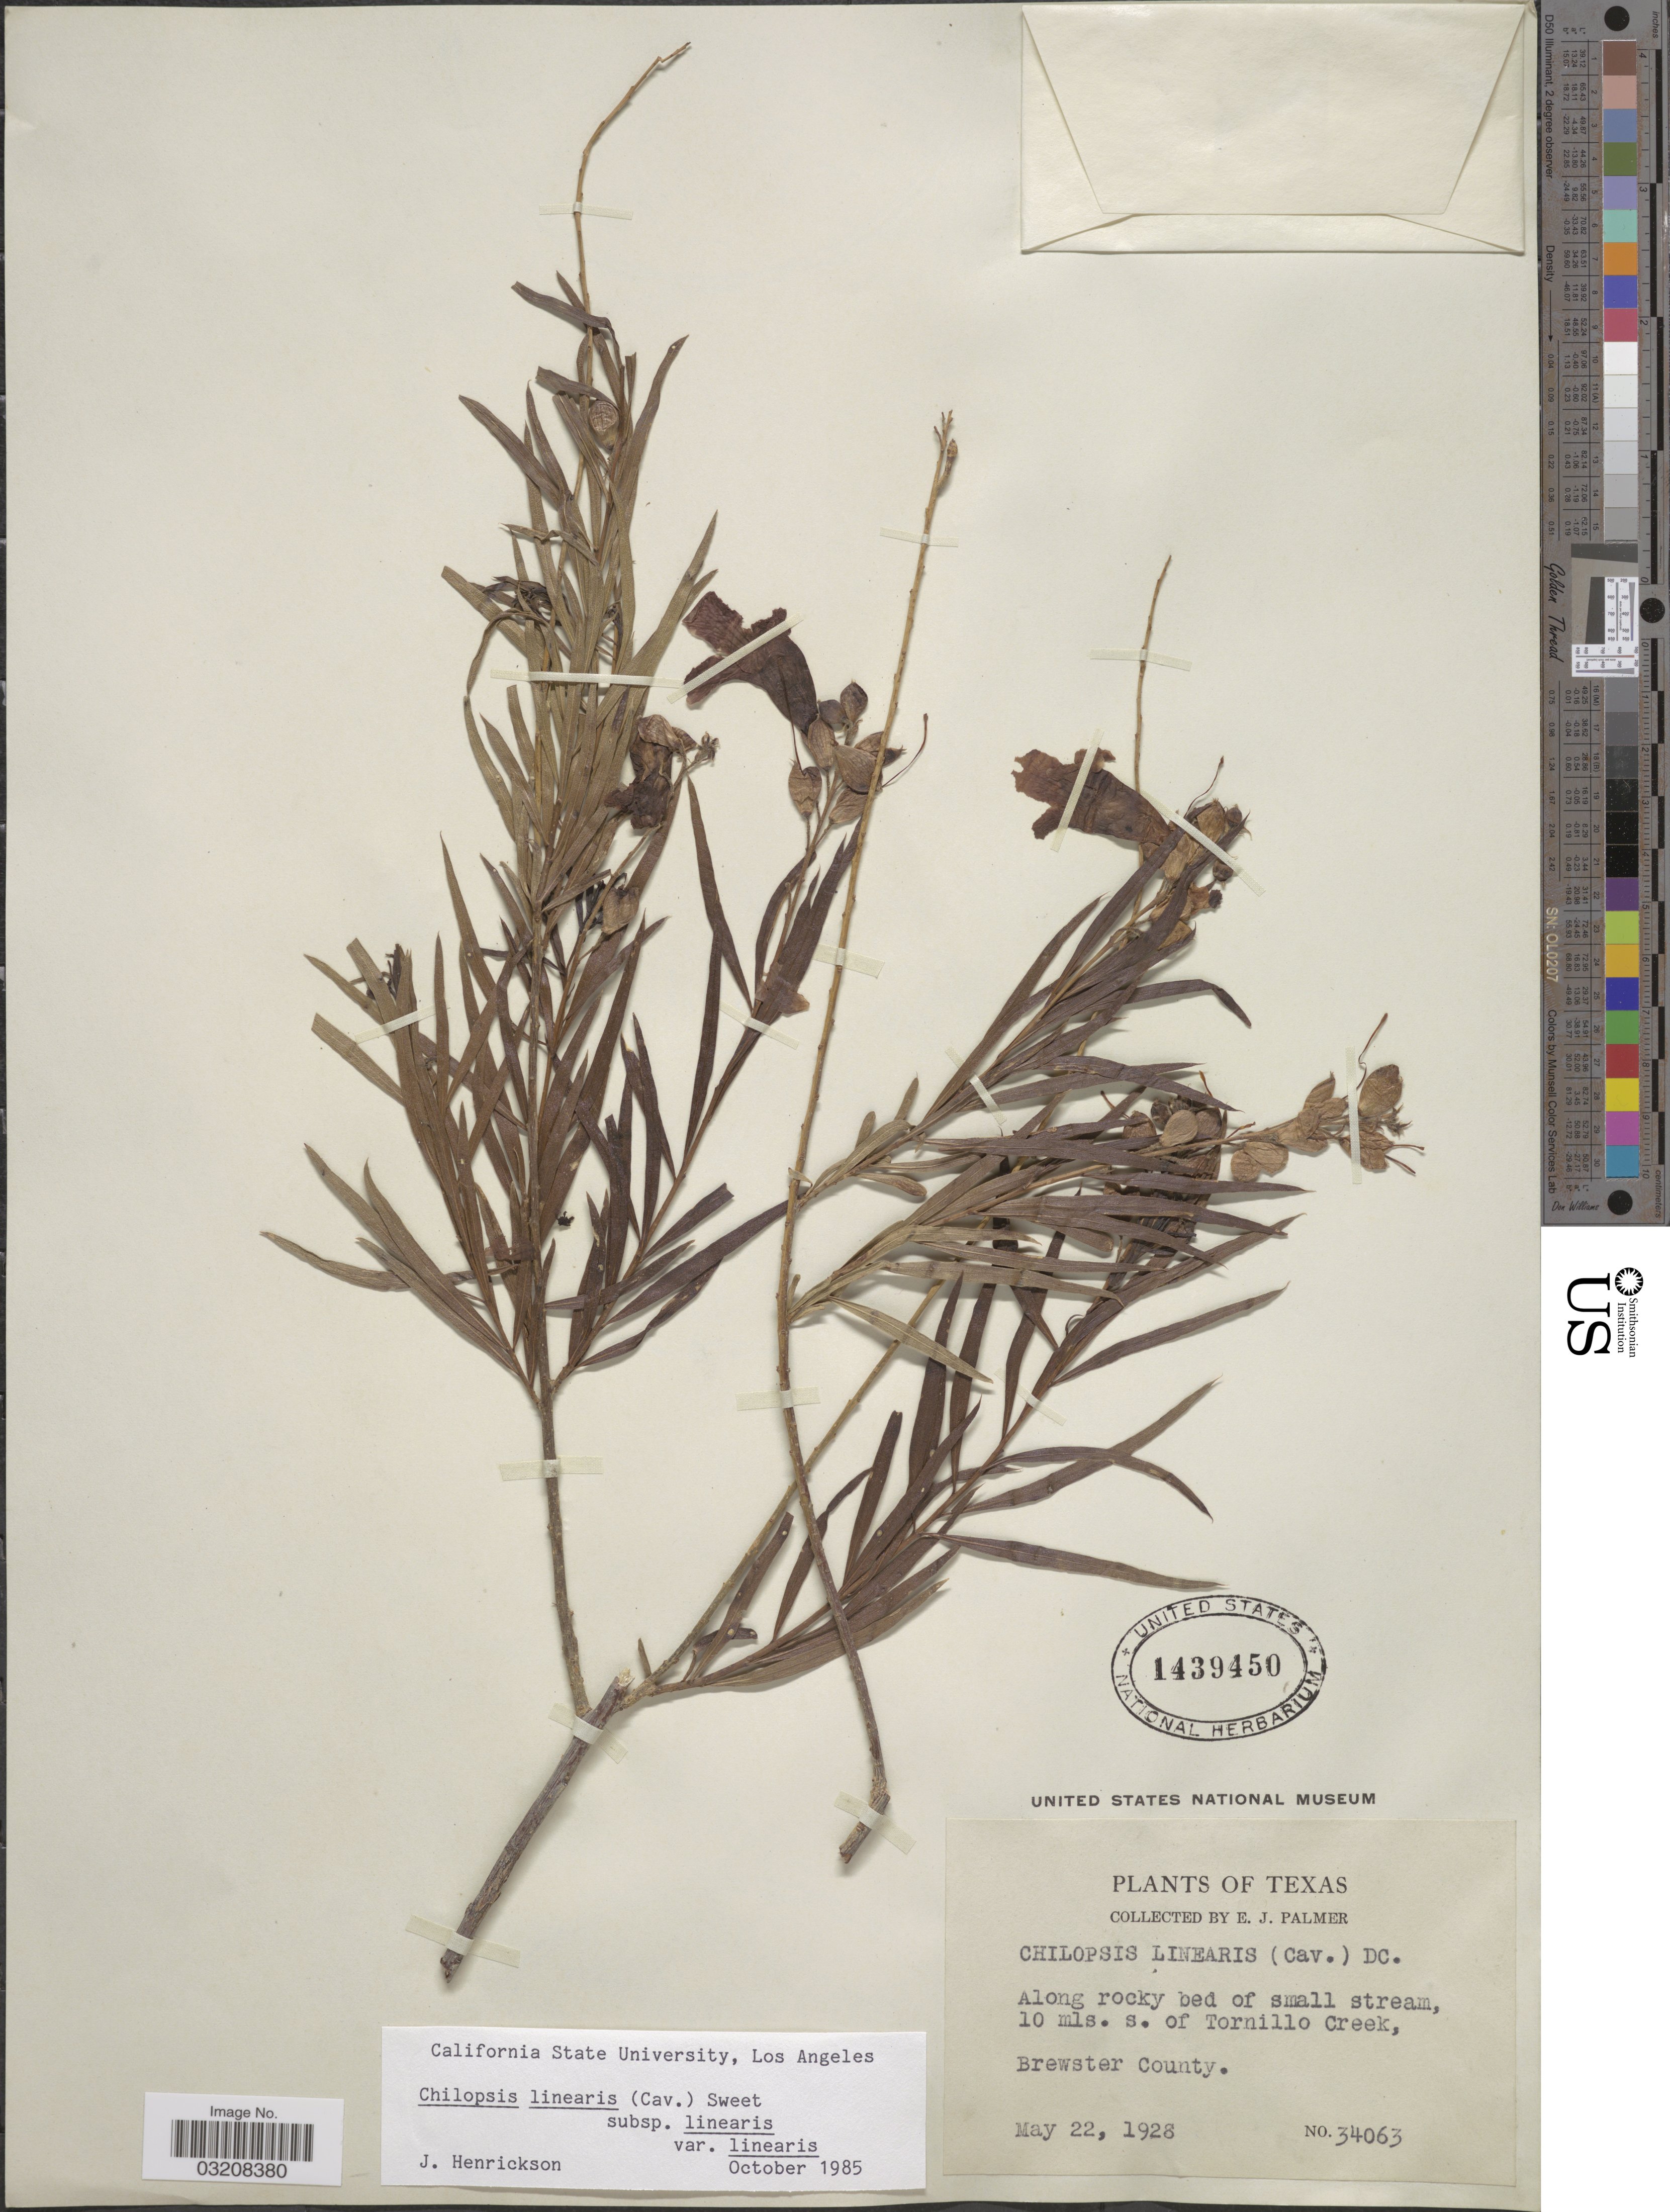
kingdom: Plantae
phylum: Tracheophyta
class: Magnoliopsida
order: Lamiales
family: Bignoniaceae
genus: Chilopsis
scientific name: Chilopsis linearis subsp. linearis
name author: (Cav.) Sweet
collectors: E. J. Palmer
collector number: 34063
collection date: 1928-05-22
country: United States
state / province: Texas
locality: Along rocky bed of small stream, 10 mls. s. of Tornillo Creek, Brewster County.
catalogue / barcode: US 1439450